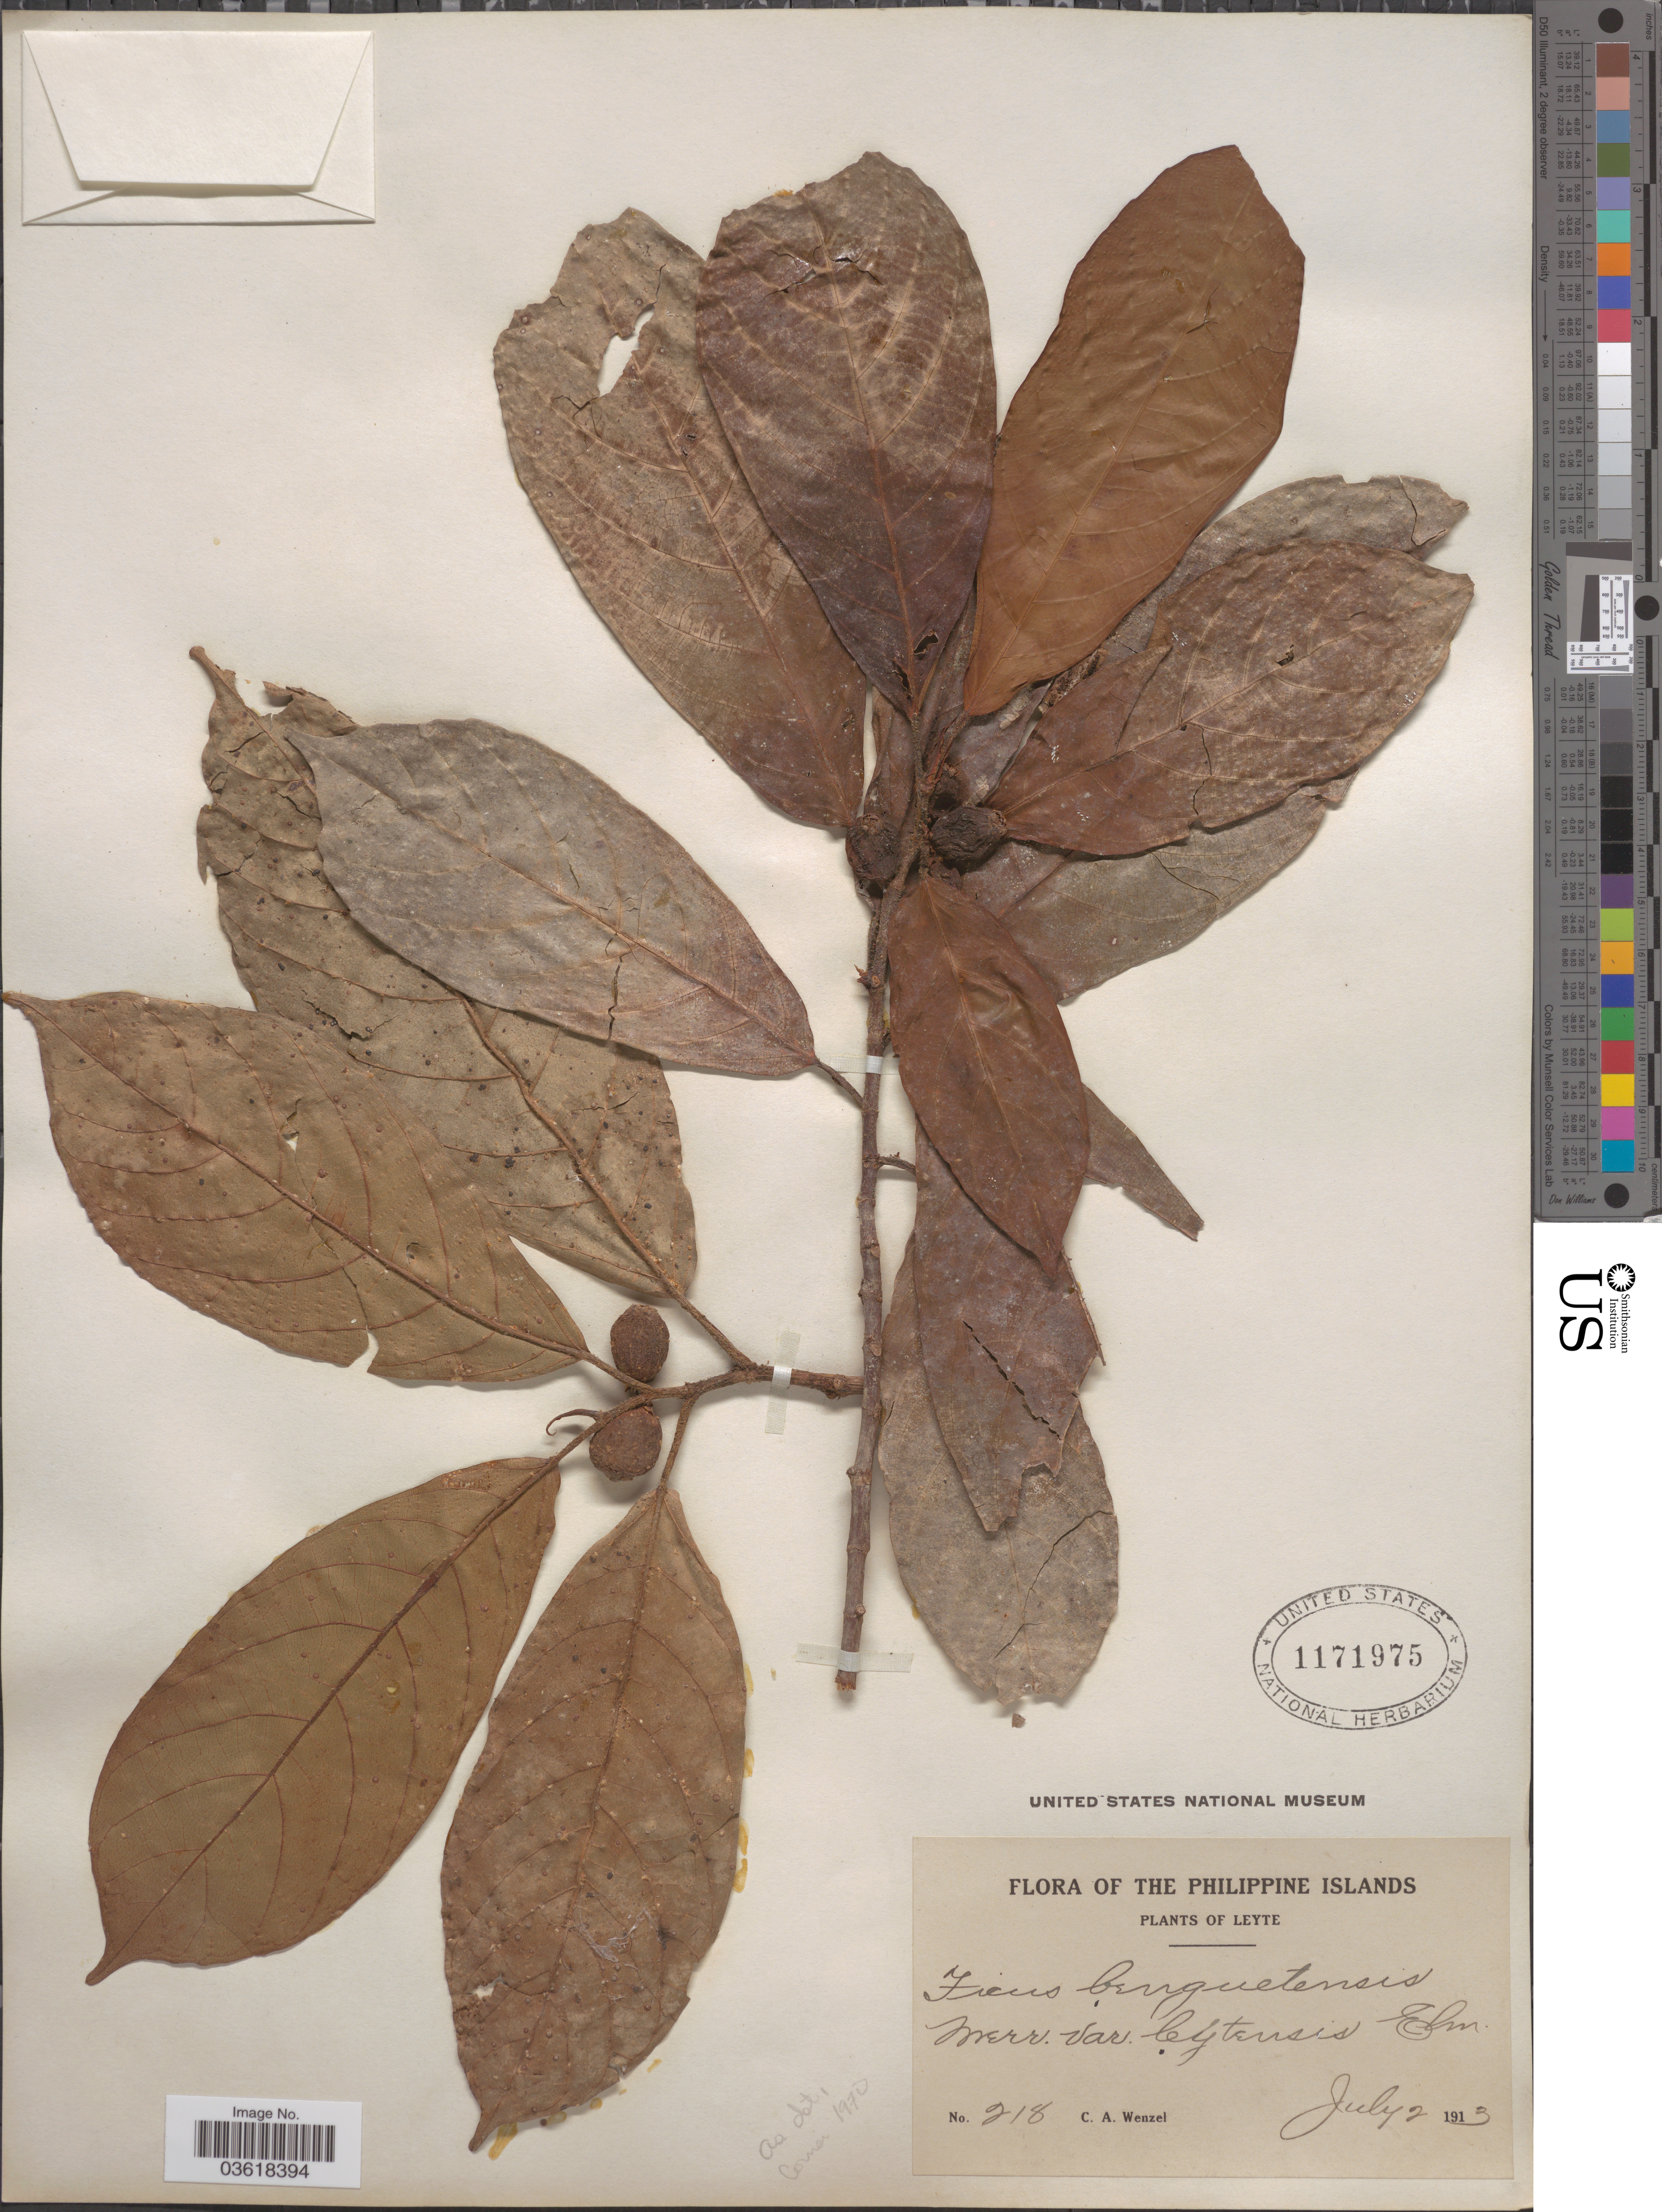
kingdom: Plantae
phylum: Tracheophyta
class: Magnoliopsida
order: Rosales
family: Moraceae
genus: Ficus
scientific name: Ficus benguetensis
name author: Merr.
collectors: C. Wenzel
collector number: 218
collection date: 1913-07-02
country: Philippines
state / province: Eastern Visayas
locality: Leyte.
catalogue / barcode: US 1171975